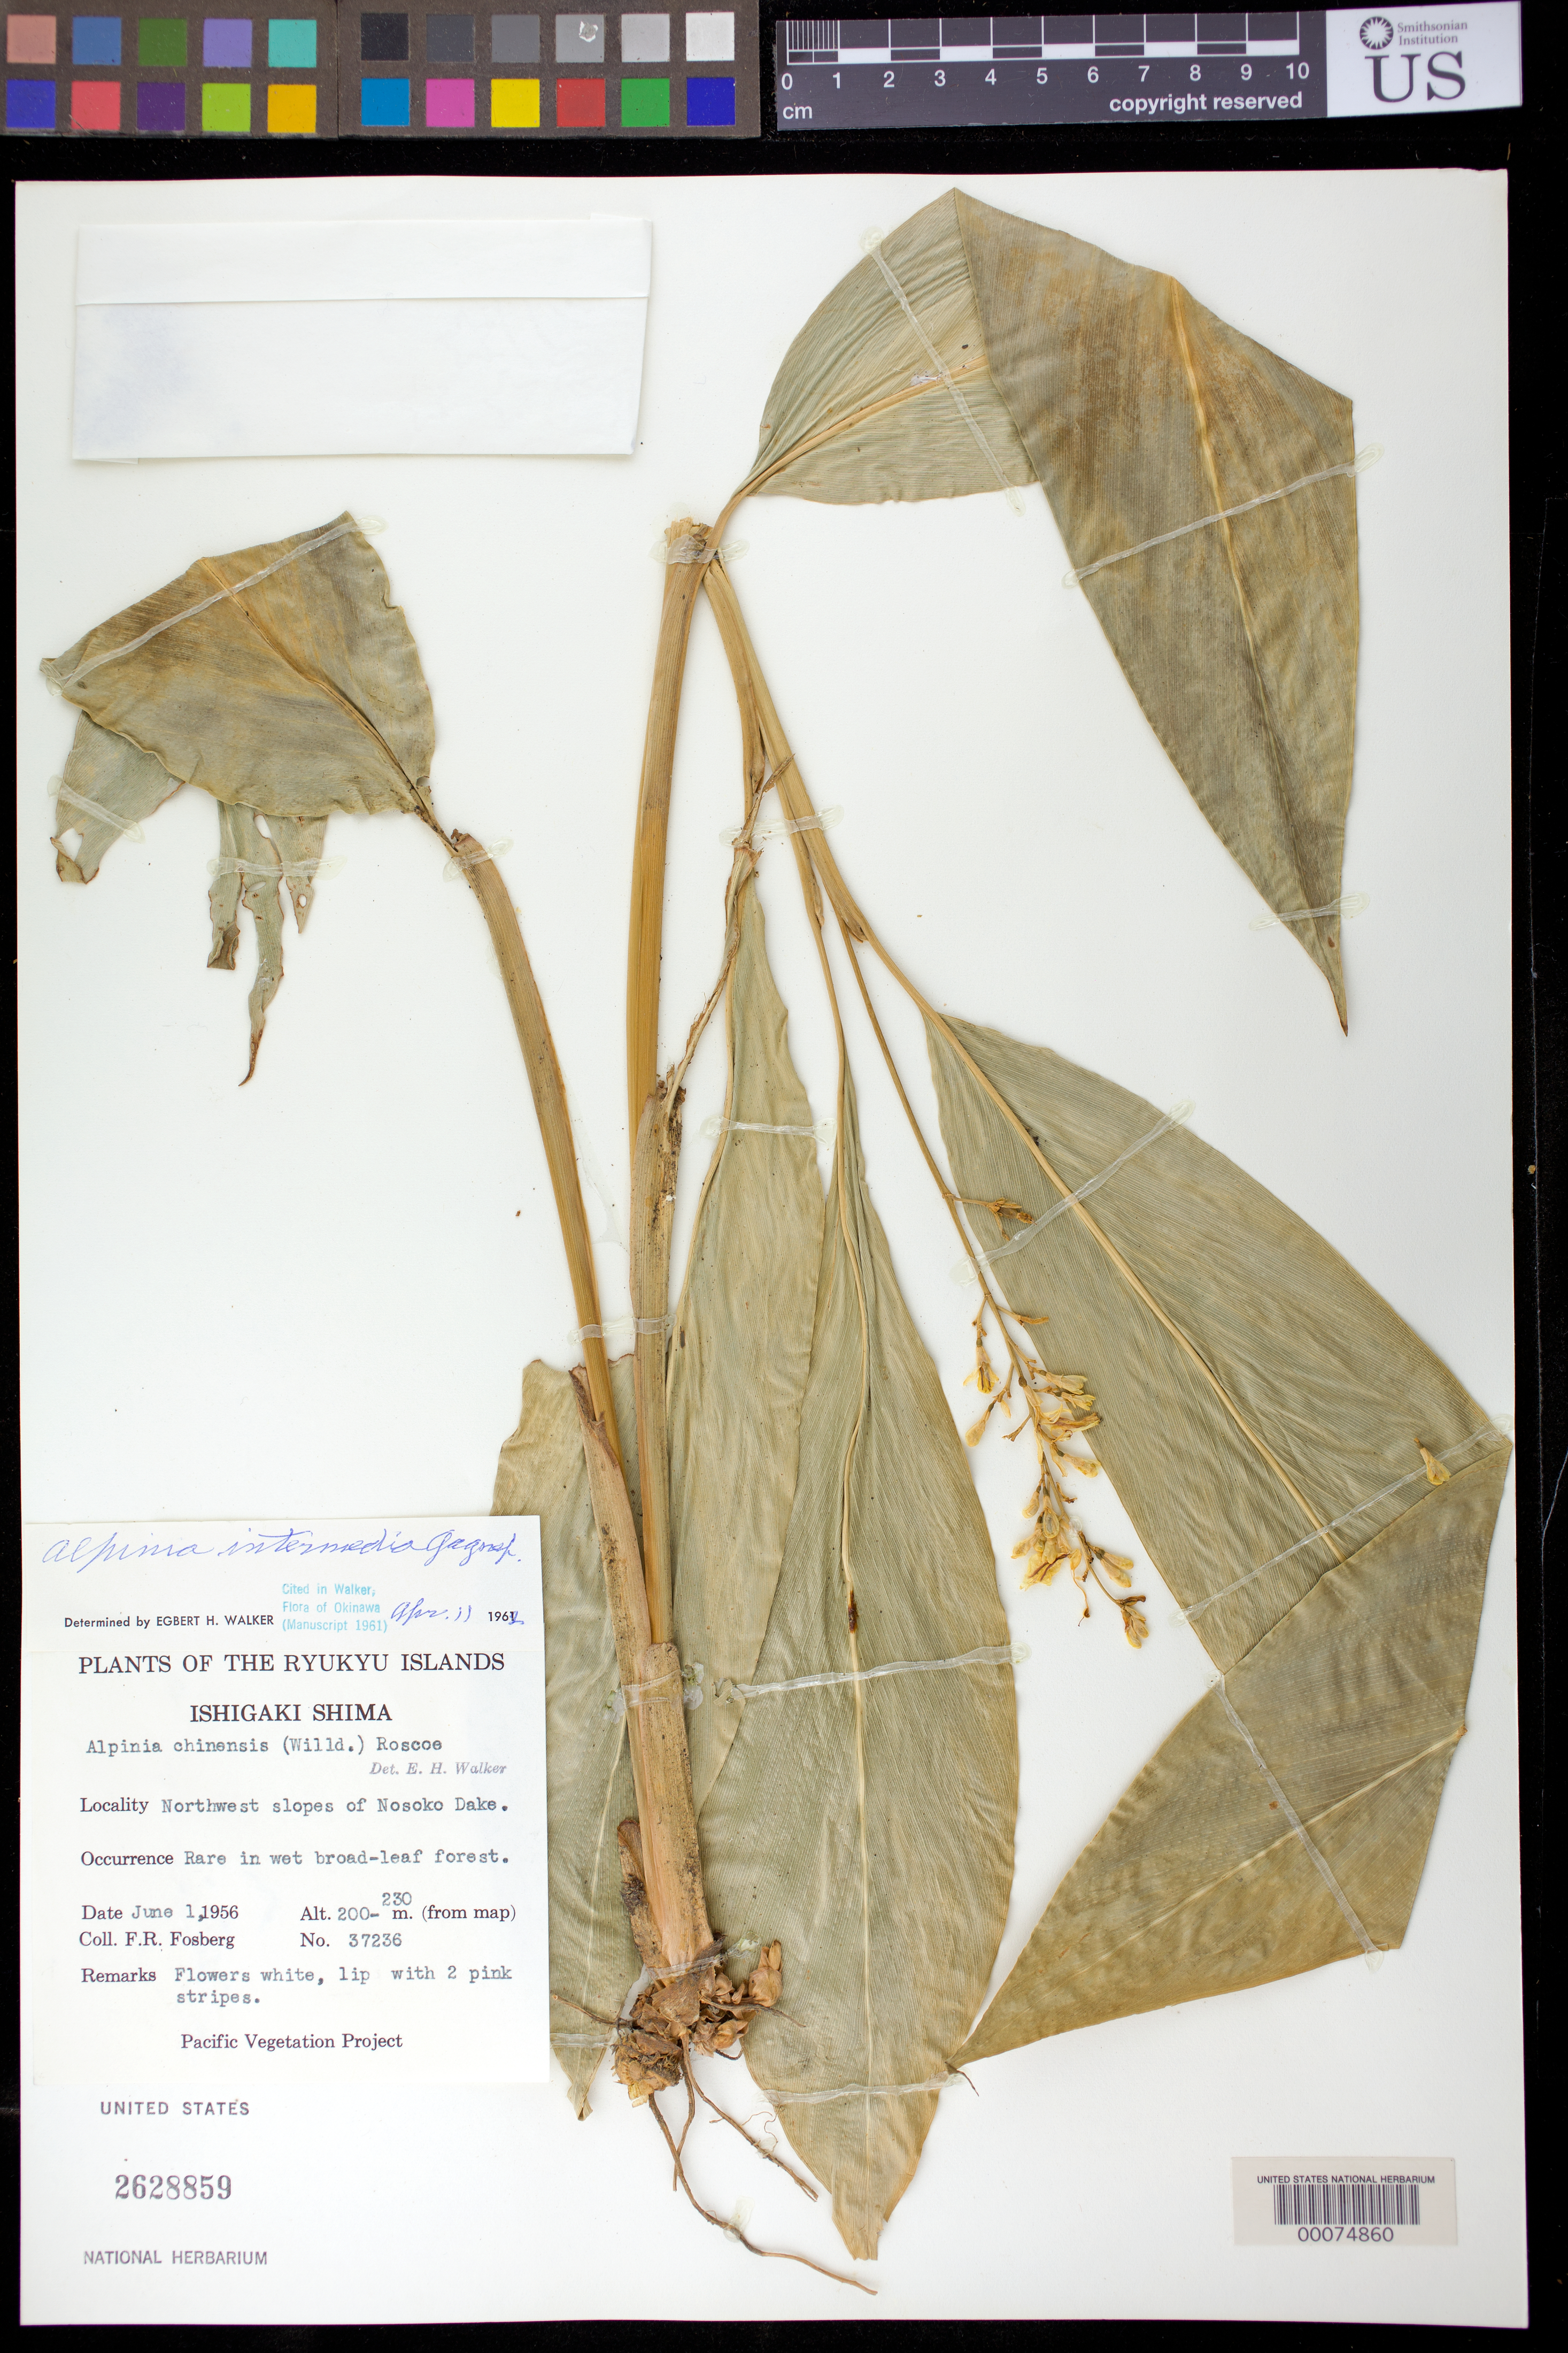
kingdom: Plantae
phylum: Tracheophyta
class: Liliopsida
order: Zingiberales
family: Zingiberaceae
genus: Alpinia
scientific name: Alpinia intermedia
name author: Gagnep.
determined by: Walker, E. H.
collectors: F. R. Fosberg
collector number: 37236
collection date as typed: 01 Jun 1956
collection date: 1956-06-01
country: Japan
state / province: Okinawa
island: Ishigaki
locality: NW slopes of Nosoko Dake. [Sakishima Is.]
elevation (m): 200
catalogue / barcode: US 2628859